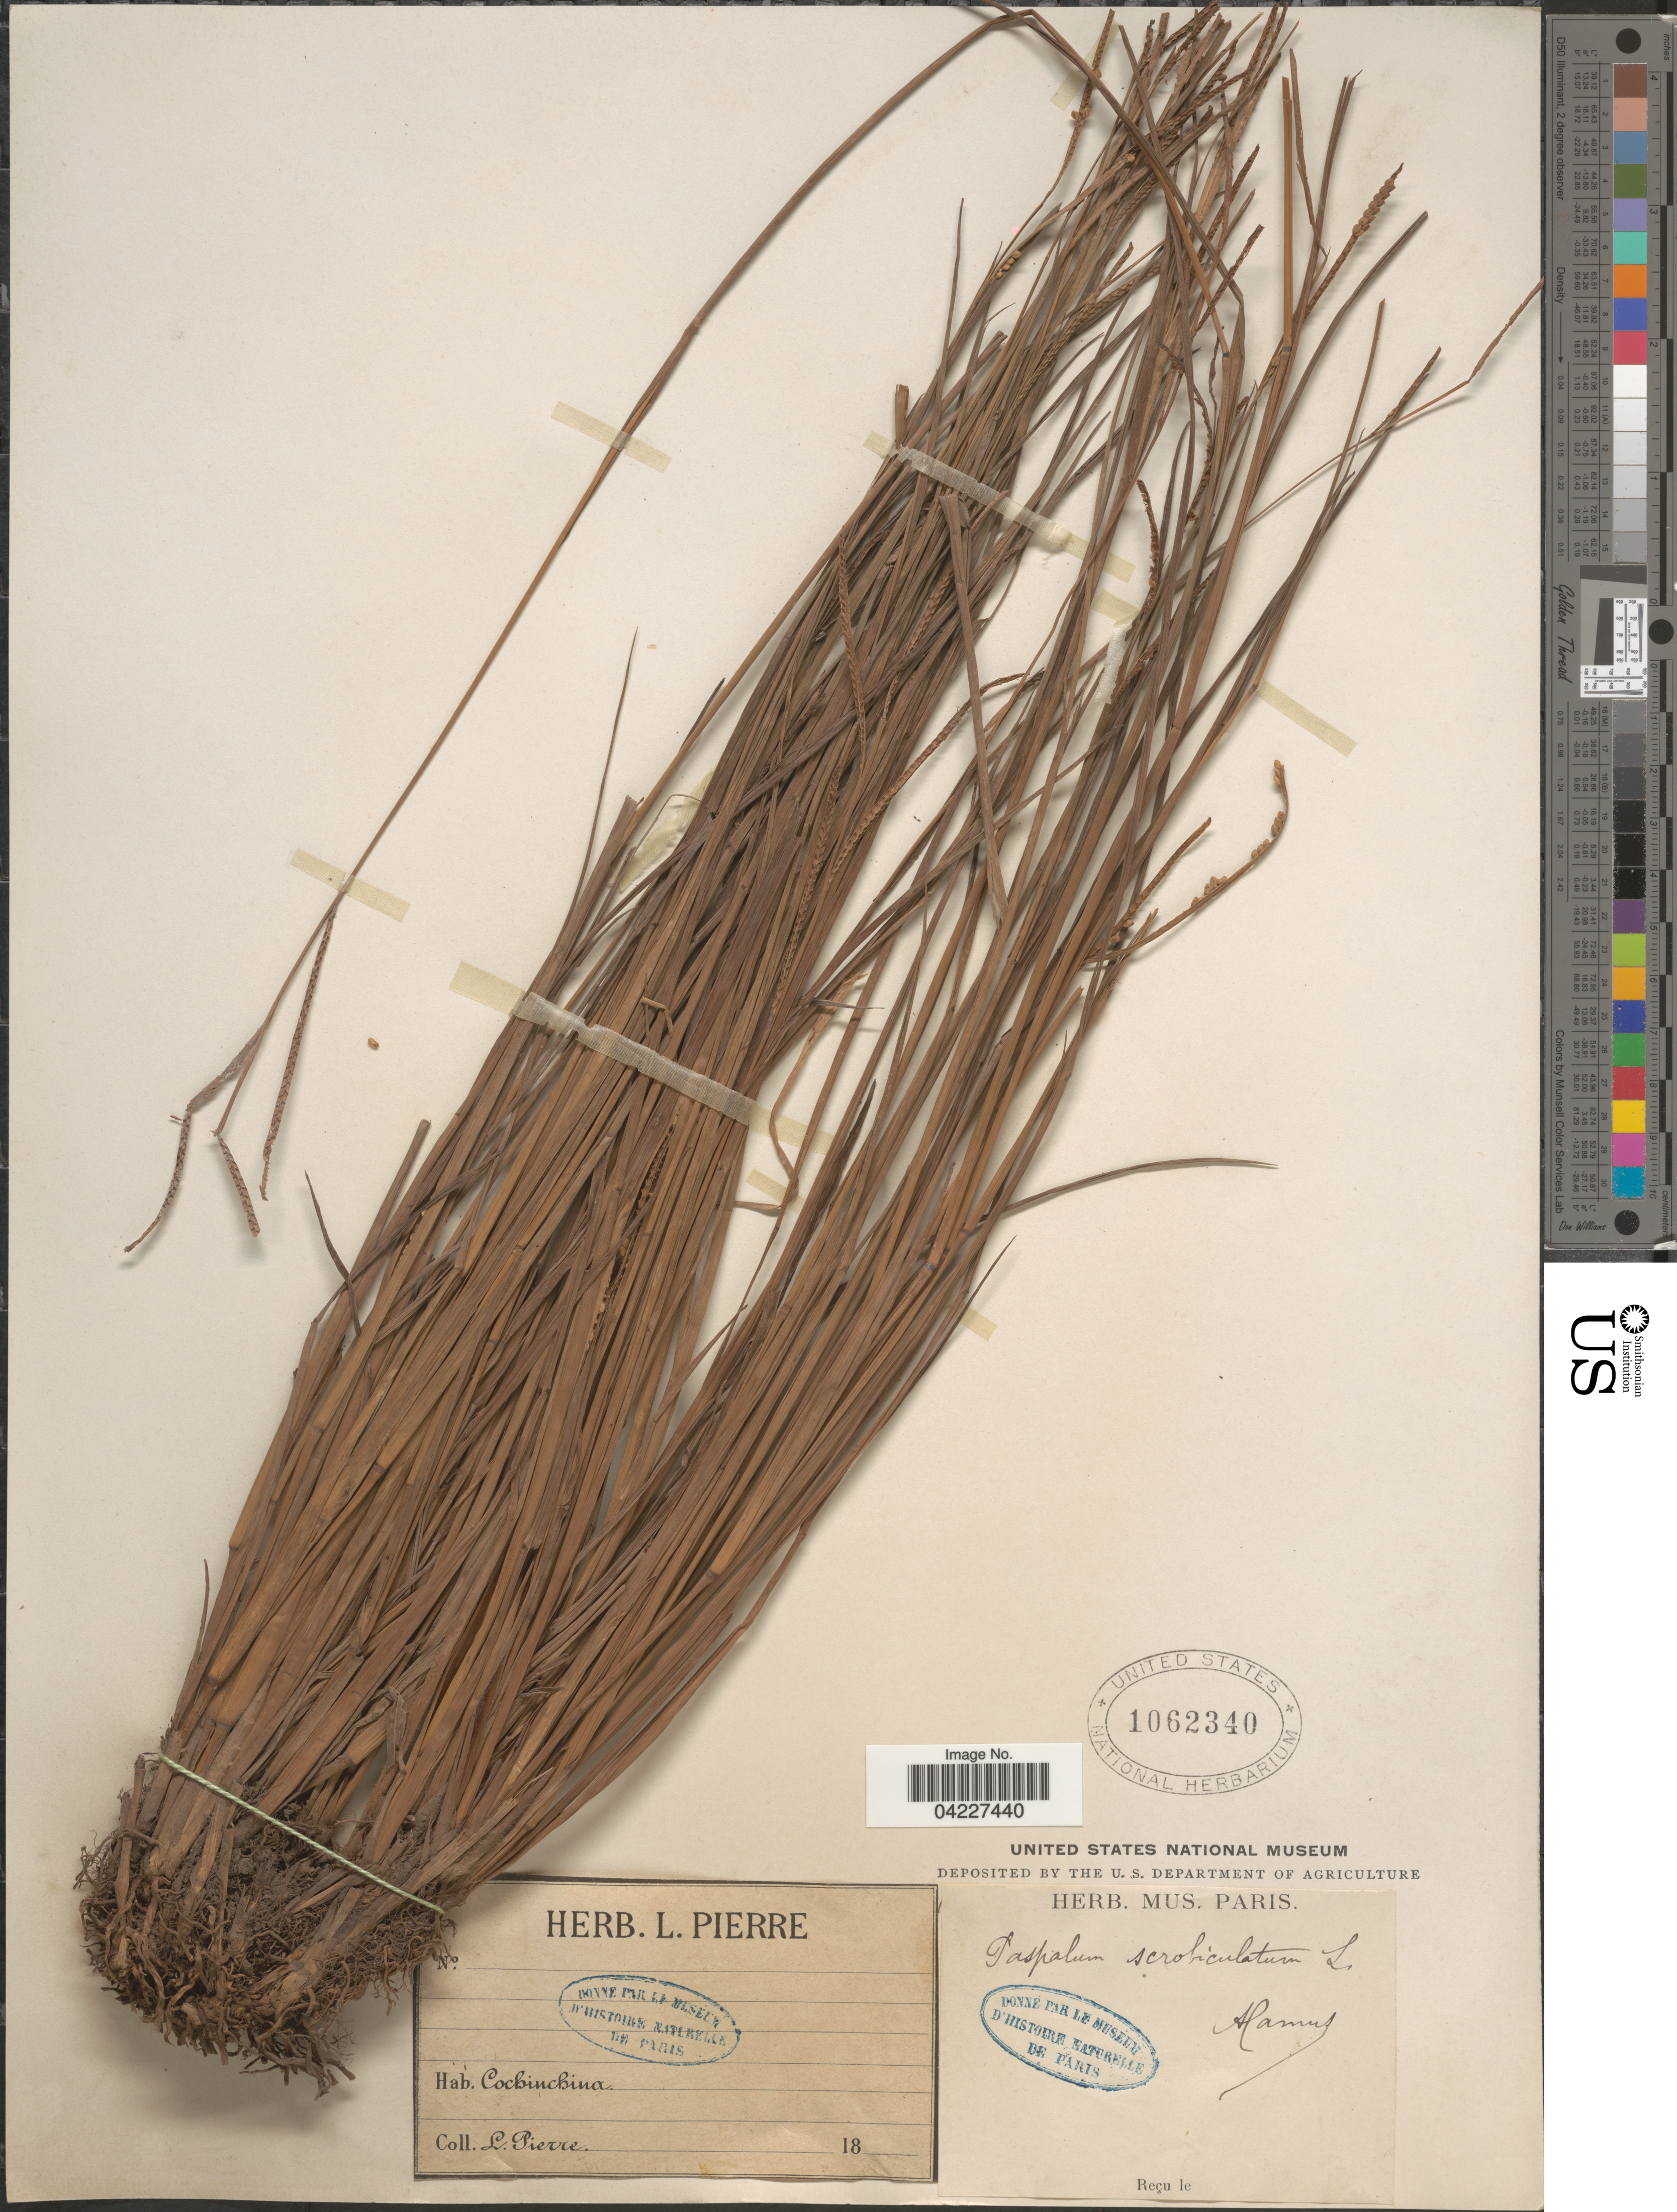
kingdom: Plantae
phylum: Tracheophyta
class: Liliopsida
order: Poales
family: Poaceae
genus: Paspalum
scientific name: Paspalum scrobiculatum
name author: L.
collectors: L. Pierre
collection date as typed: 18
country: Vietnam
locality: Cochinchina.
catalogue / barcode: US 1062340